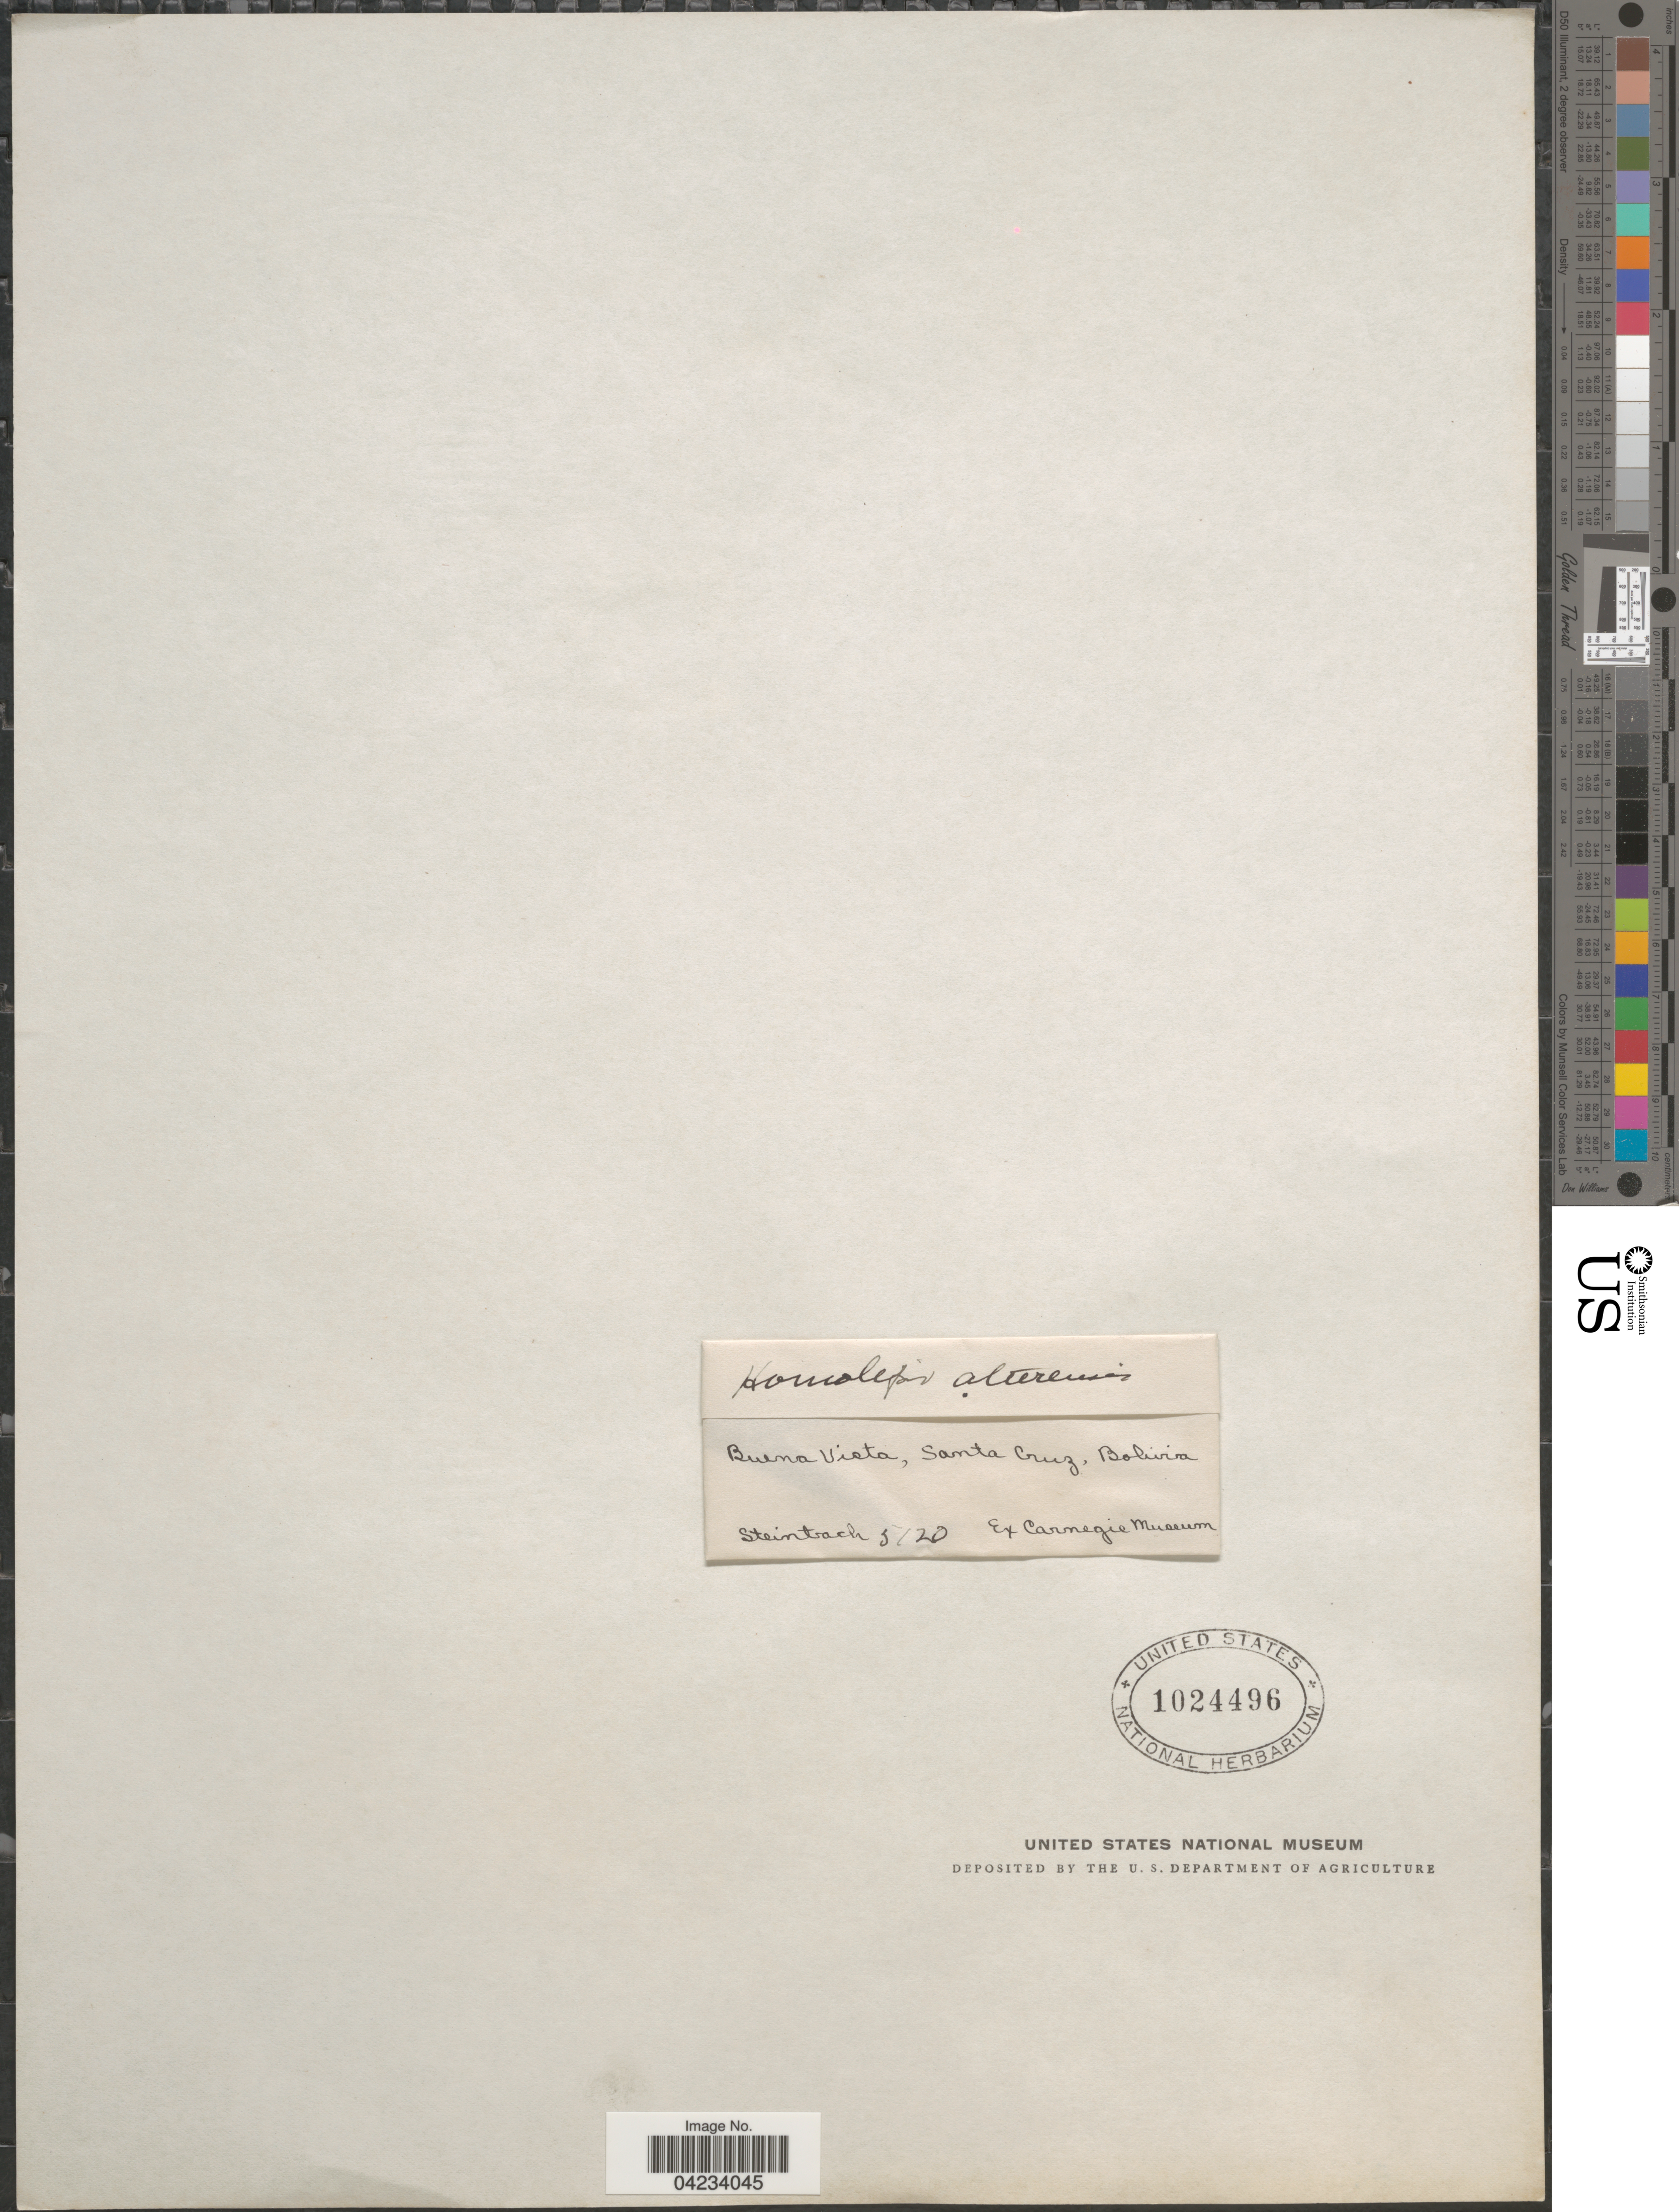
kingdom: Plantae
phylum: Tracheophyta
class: Liliopsida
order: Poales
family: Poaceae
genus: Homolepis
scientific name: Homolepis aturensis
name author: (Kunth) Chase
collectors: Steinbach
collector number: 5120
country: Bolivia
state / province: Santa Cruz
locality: Buena Vista.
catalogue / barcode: US 1024496